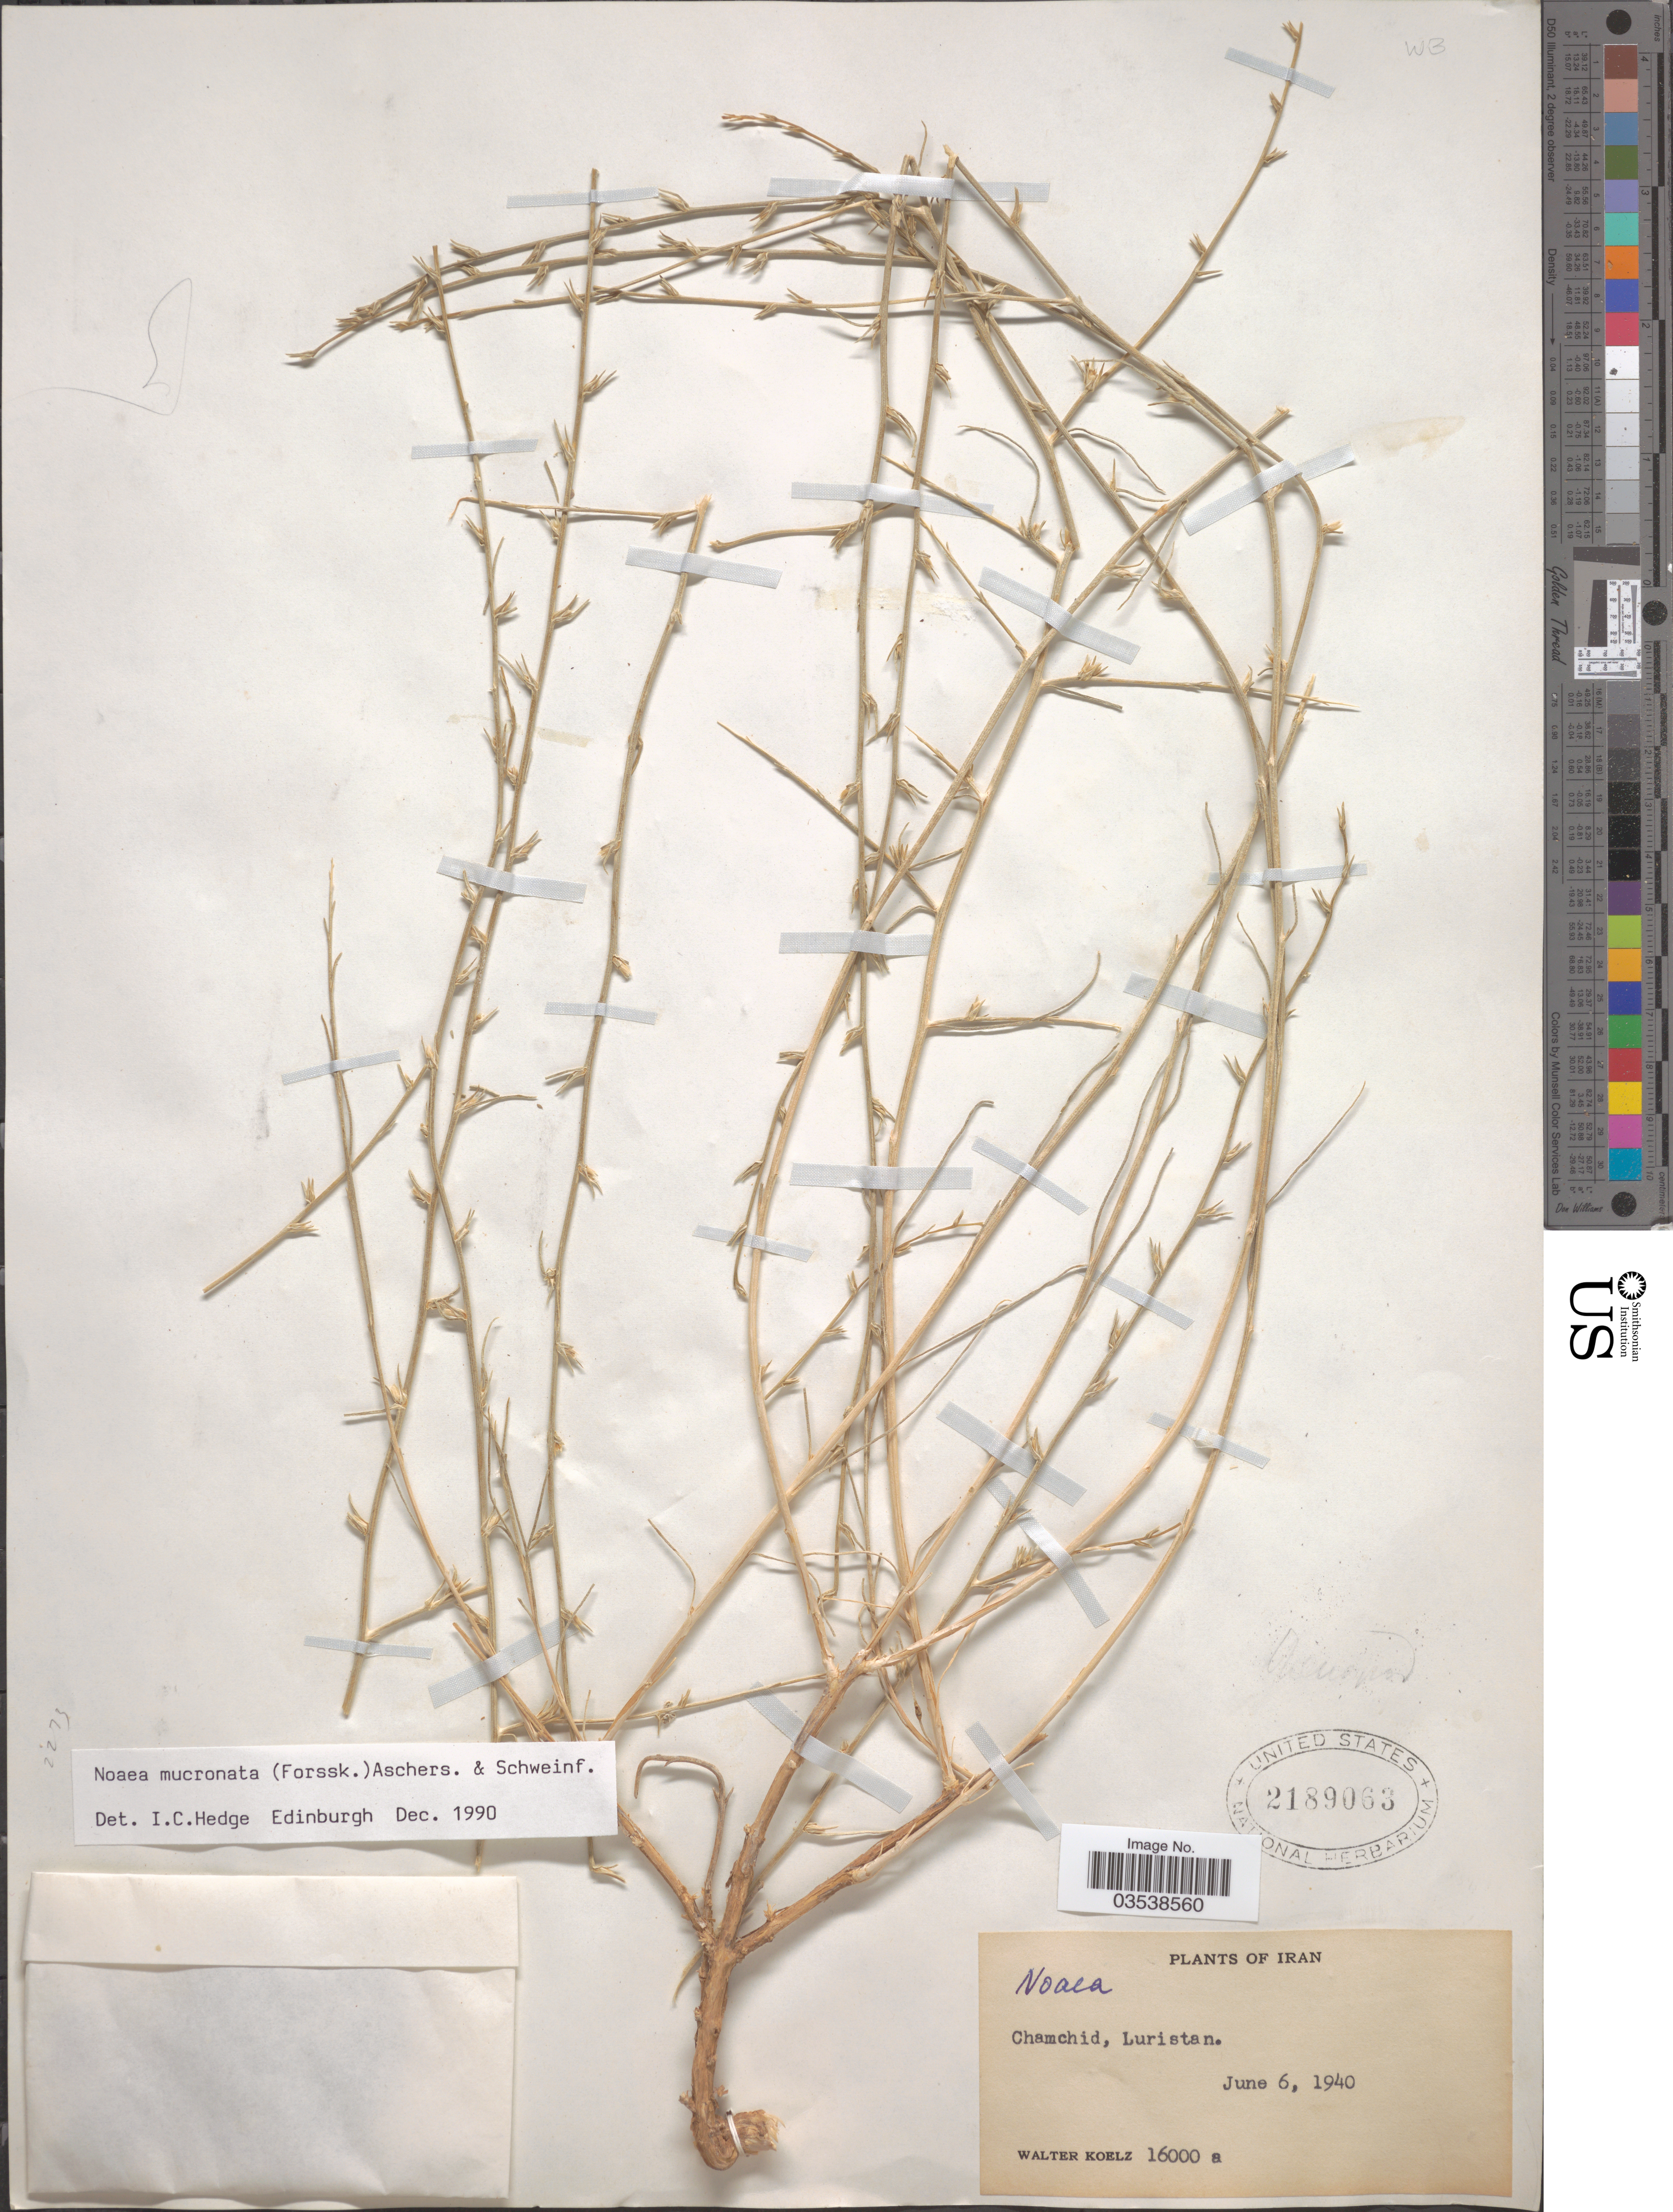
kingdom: Plantae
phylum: Tracheophyta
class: Magnoliopsida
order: Caryophyllales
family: Amaranthaceae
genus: Noaea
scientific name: Noaea mucronata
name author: Aschers. & Schweinf.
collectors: W. N. Koelz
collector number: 16000a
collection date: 1940-06-06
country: Iran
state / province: Lorestan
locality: Chamchid, Luristan.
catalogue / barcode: US 2189063